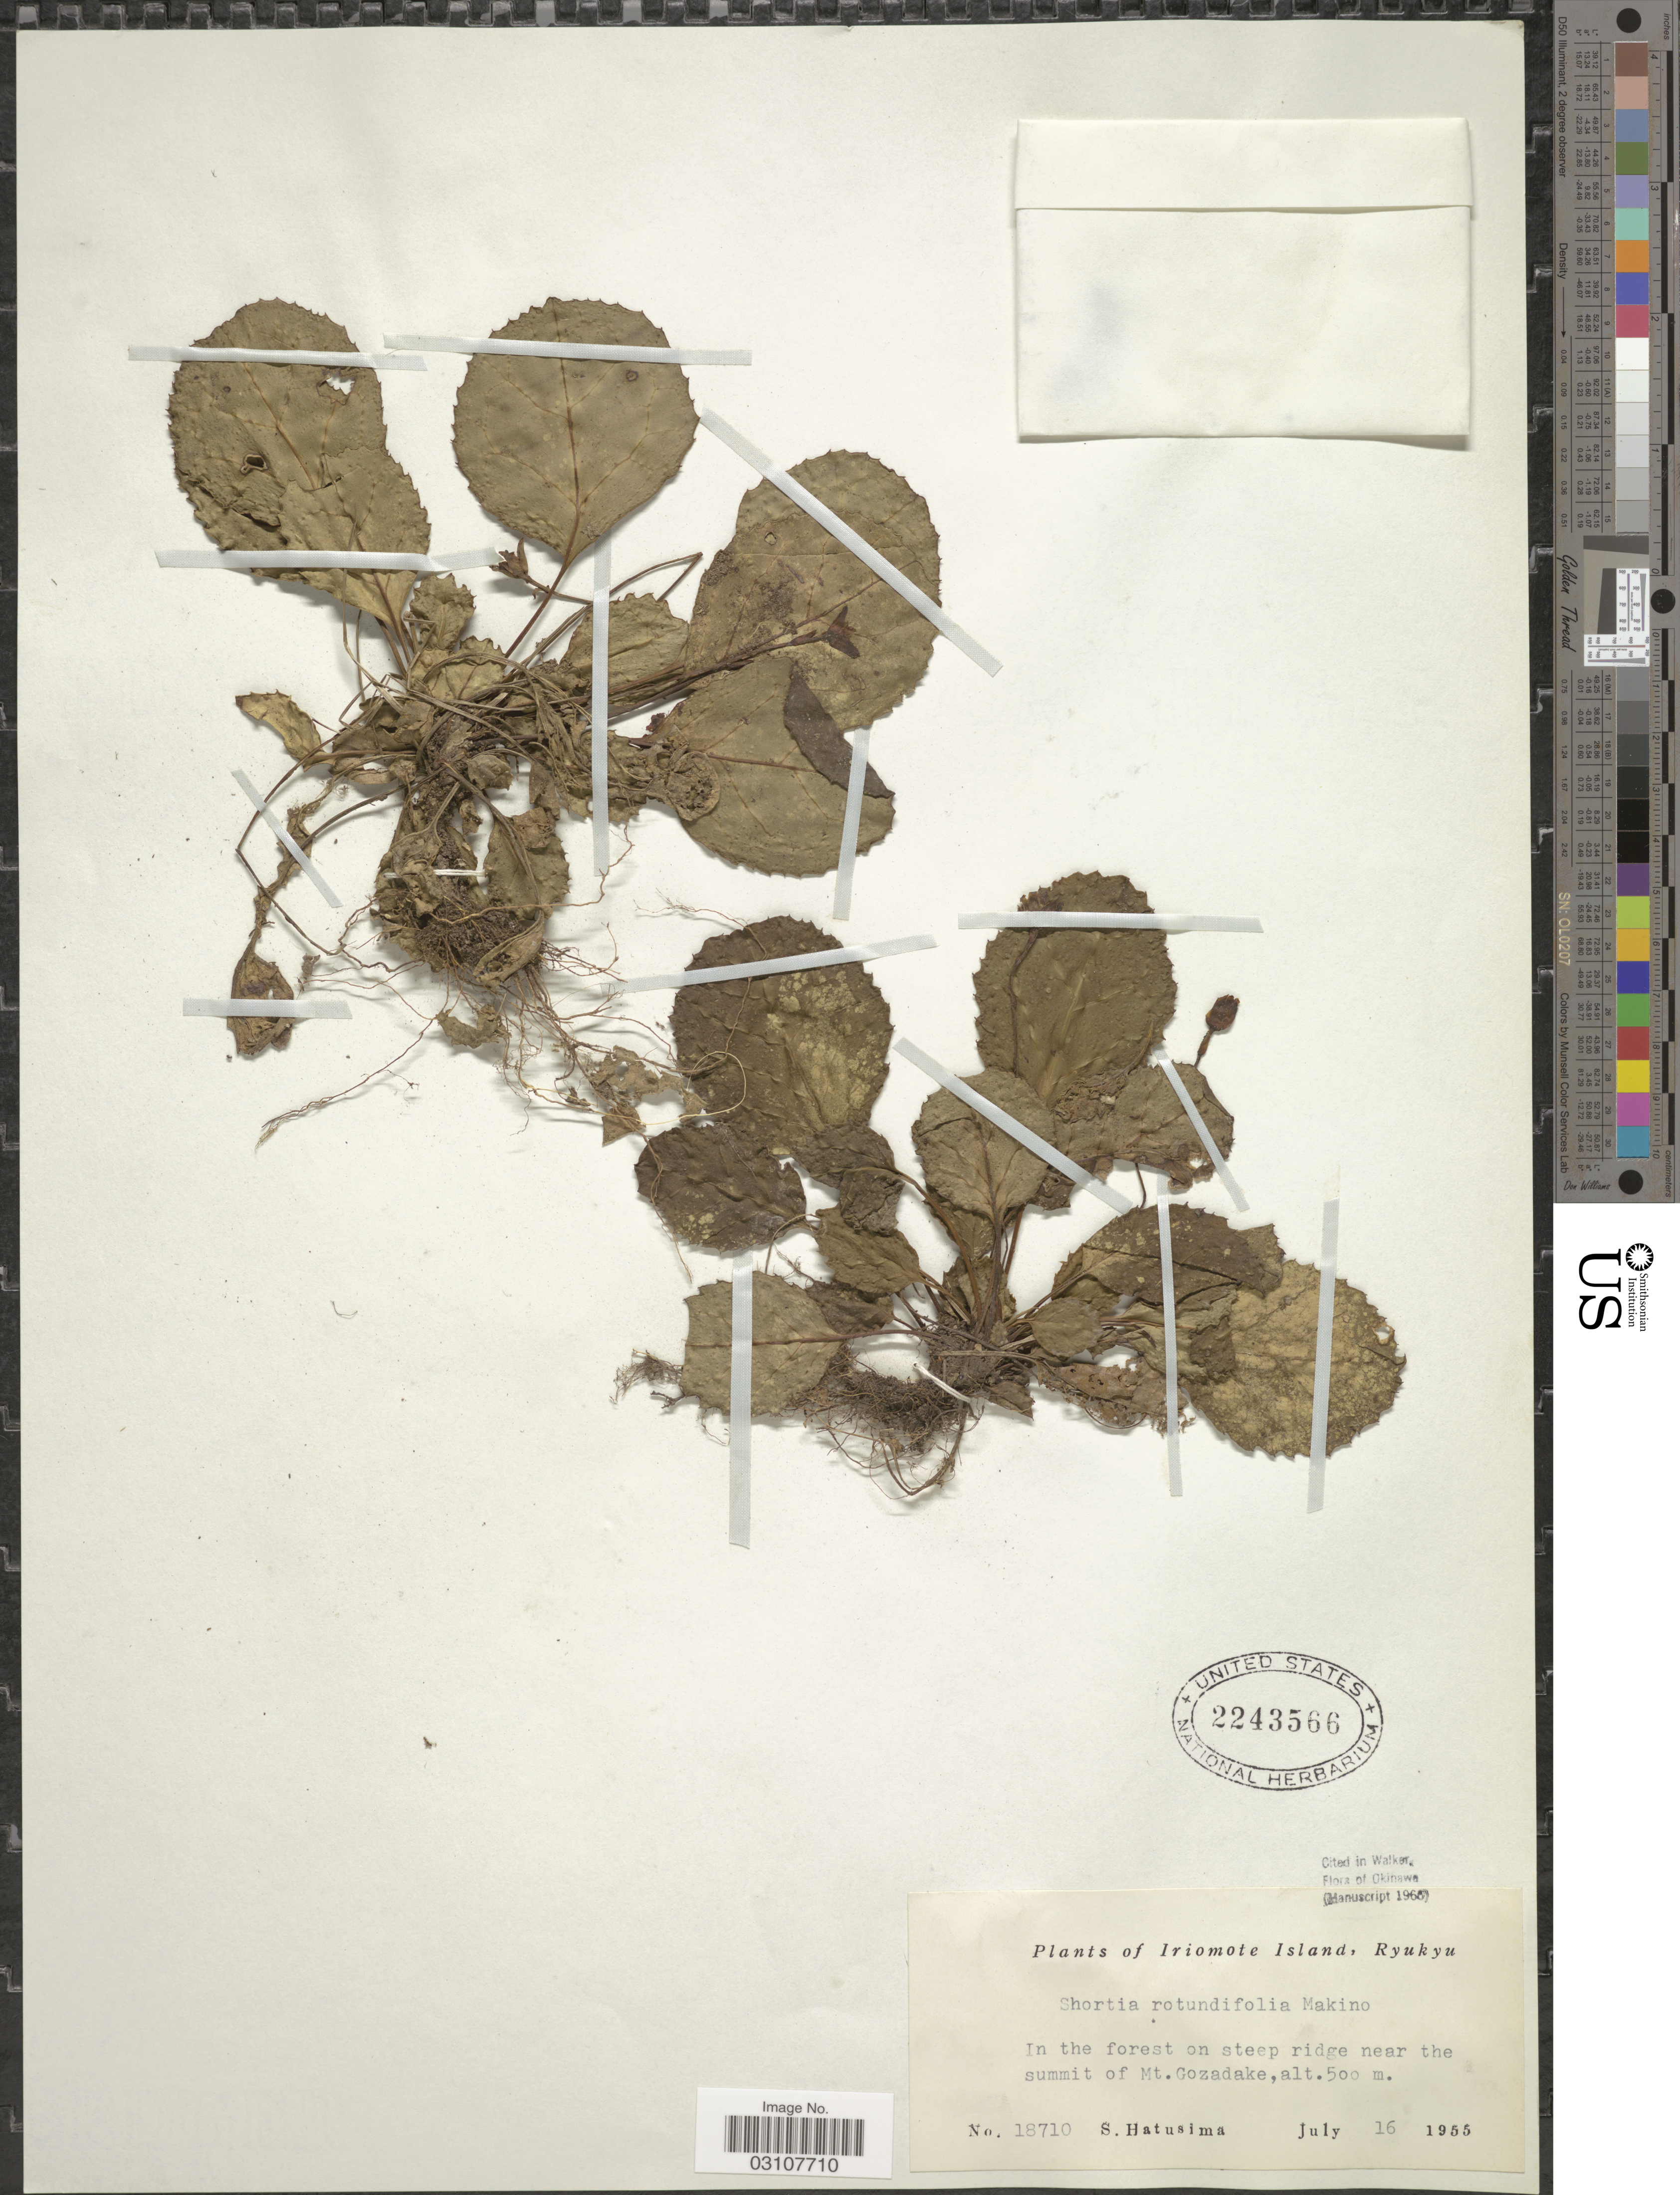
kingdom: Plantae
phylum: Tracheophyta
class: Magnoliopsida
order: Ericales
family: Diapensiaceae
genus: Shortia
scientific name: Shortia rotundifolia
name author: (Maxim.) Makino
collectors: S. Hatusima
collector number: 18710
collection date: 1955-07-16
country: Japan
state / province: Okinawa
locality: Ryukyu. Ridge near the summit of Mt. Gozadake.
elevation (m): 500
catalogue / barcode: US 2243566